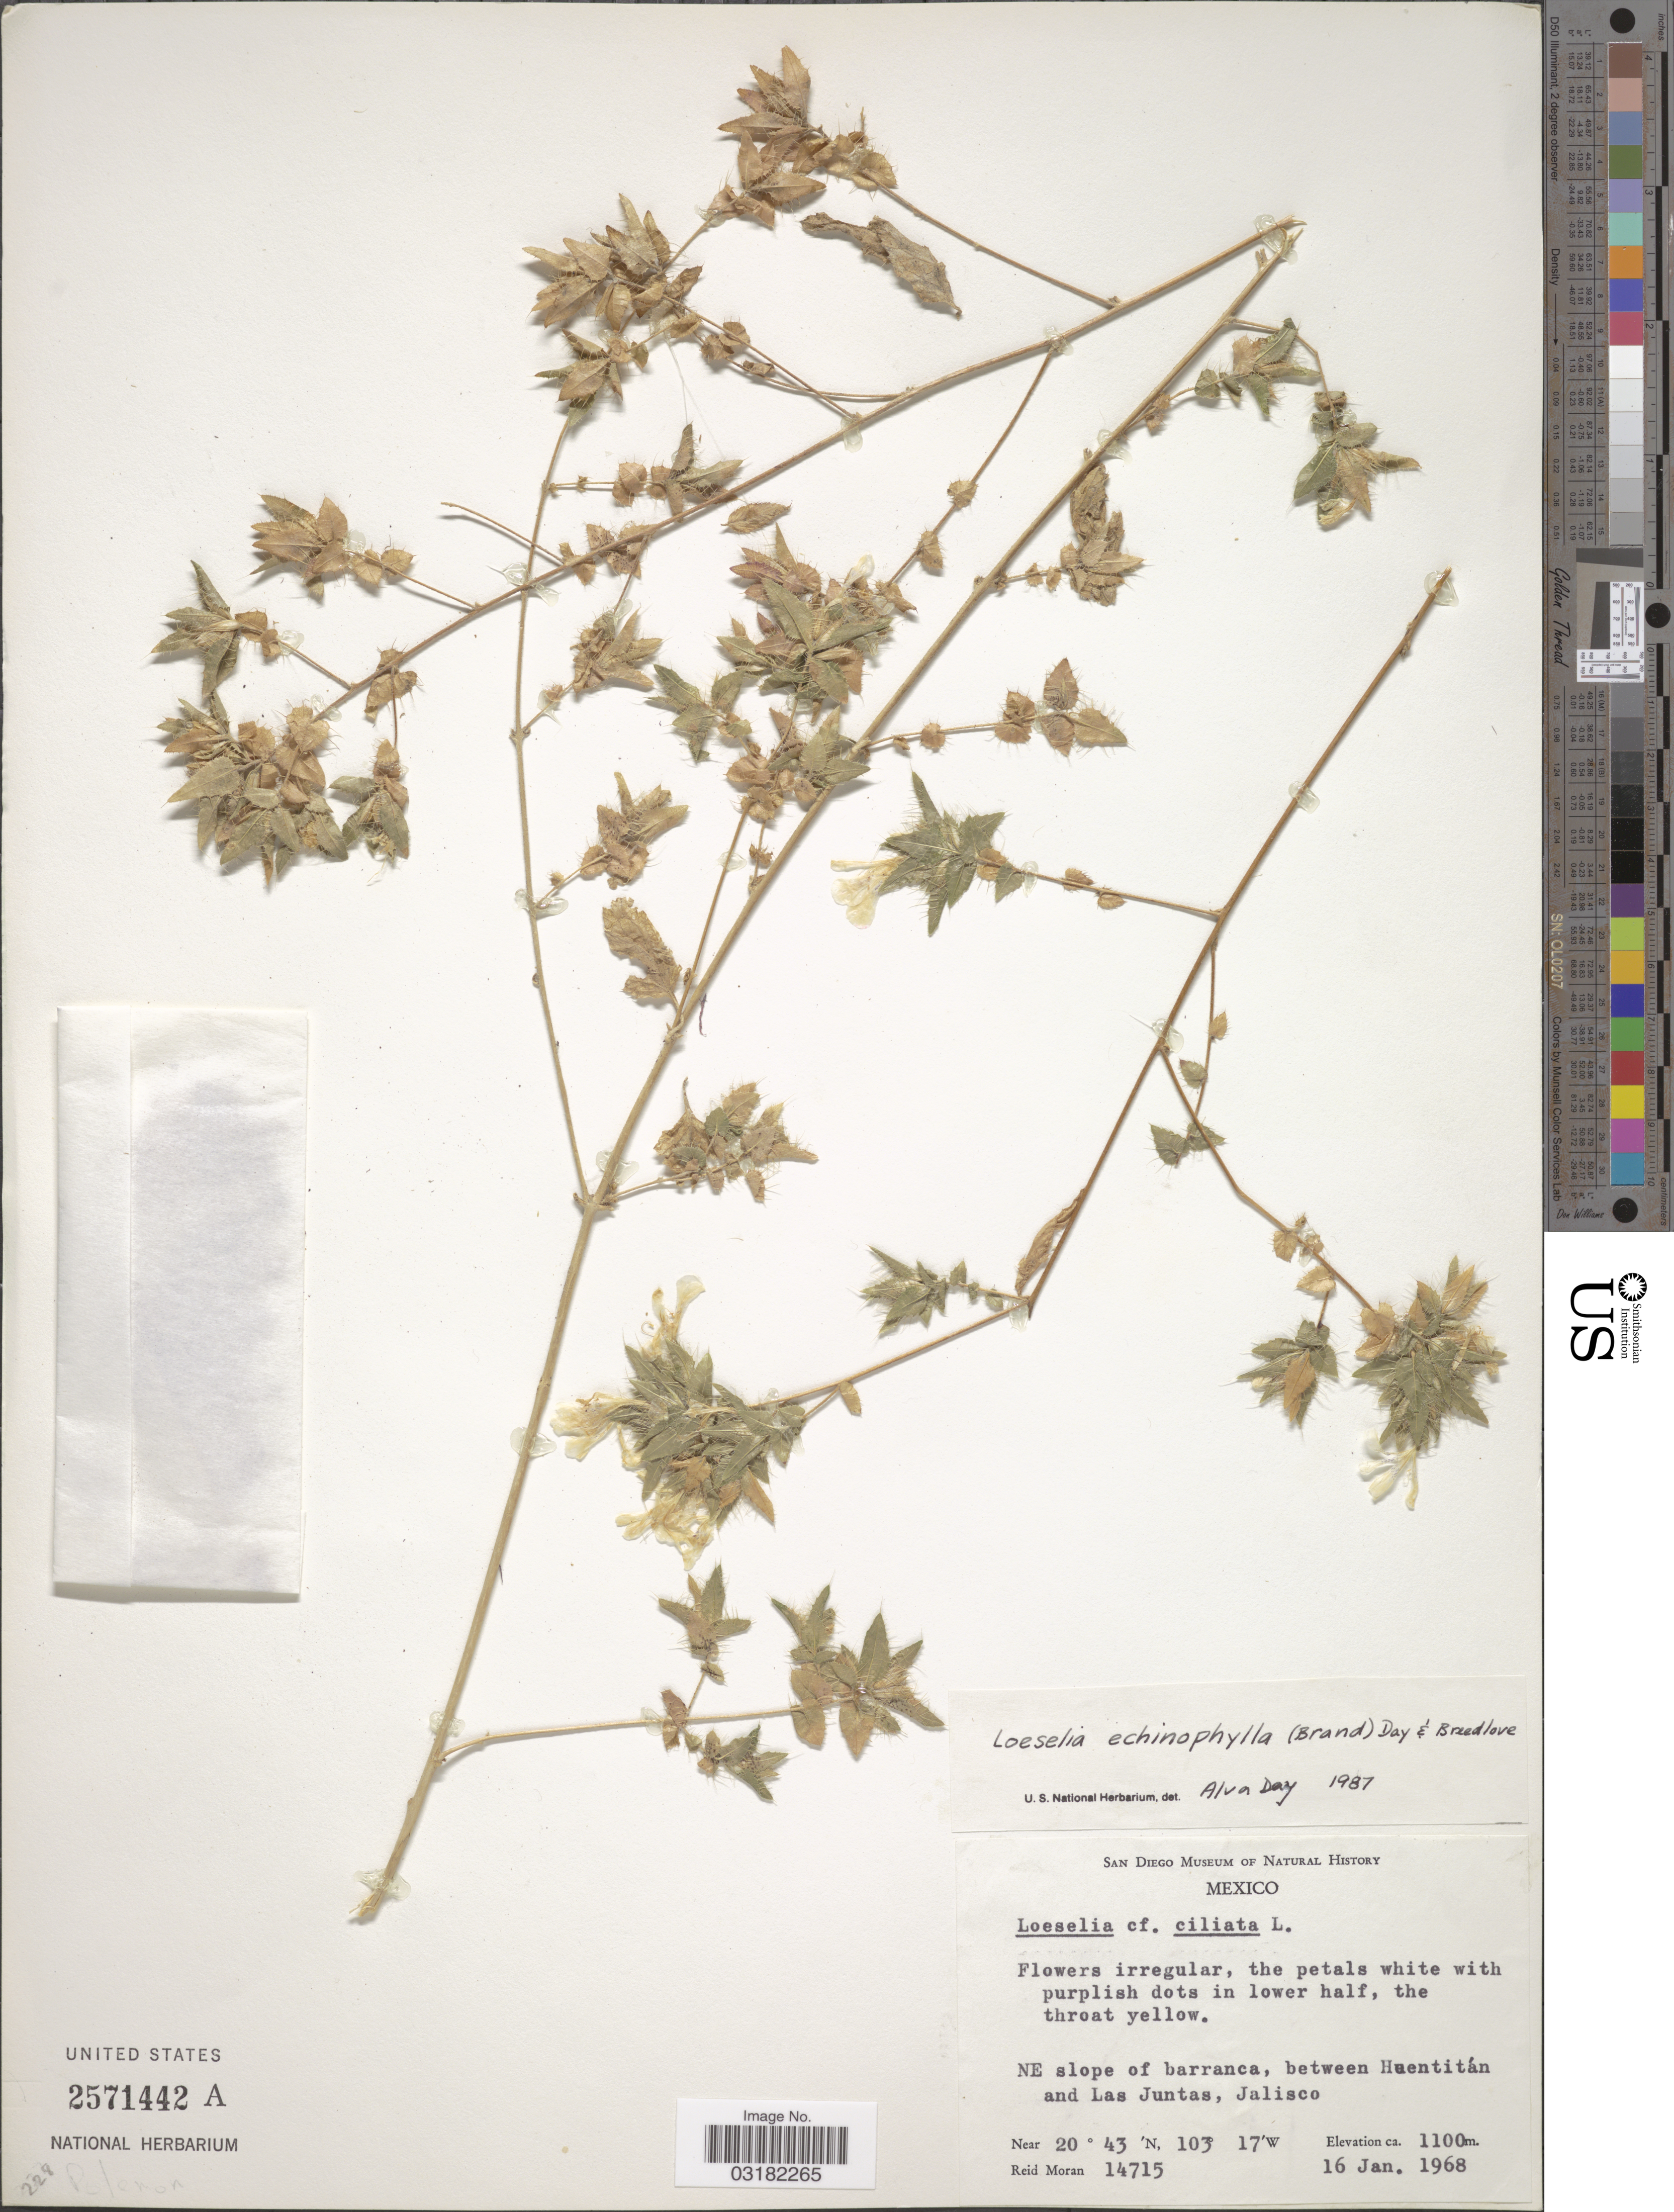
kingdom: Plantae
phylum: Tracheophyta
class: Magnoliopsida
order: Ericales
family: Polemoniaceae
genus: Loeselia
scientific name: Loeselia echinophylla (Brand) Day & Breedlove comb. nov. ined.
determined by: Day, Alva George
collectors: R. Moran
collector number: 14715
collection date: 1968-11-16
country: Mexico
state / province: Jalisco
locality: NE slope of barranca, between Huentitán and Las Juntas.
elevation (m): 1100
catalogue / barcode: US 2571442A